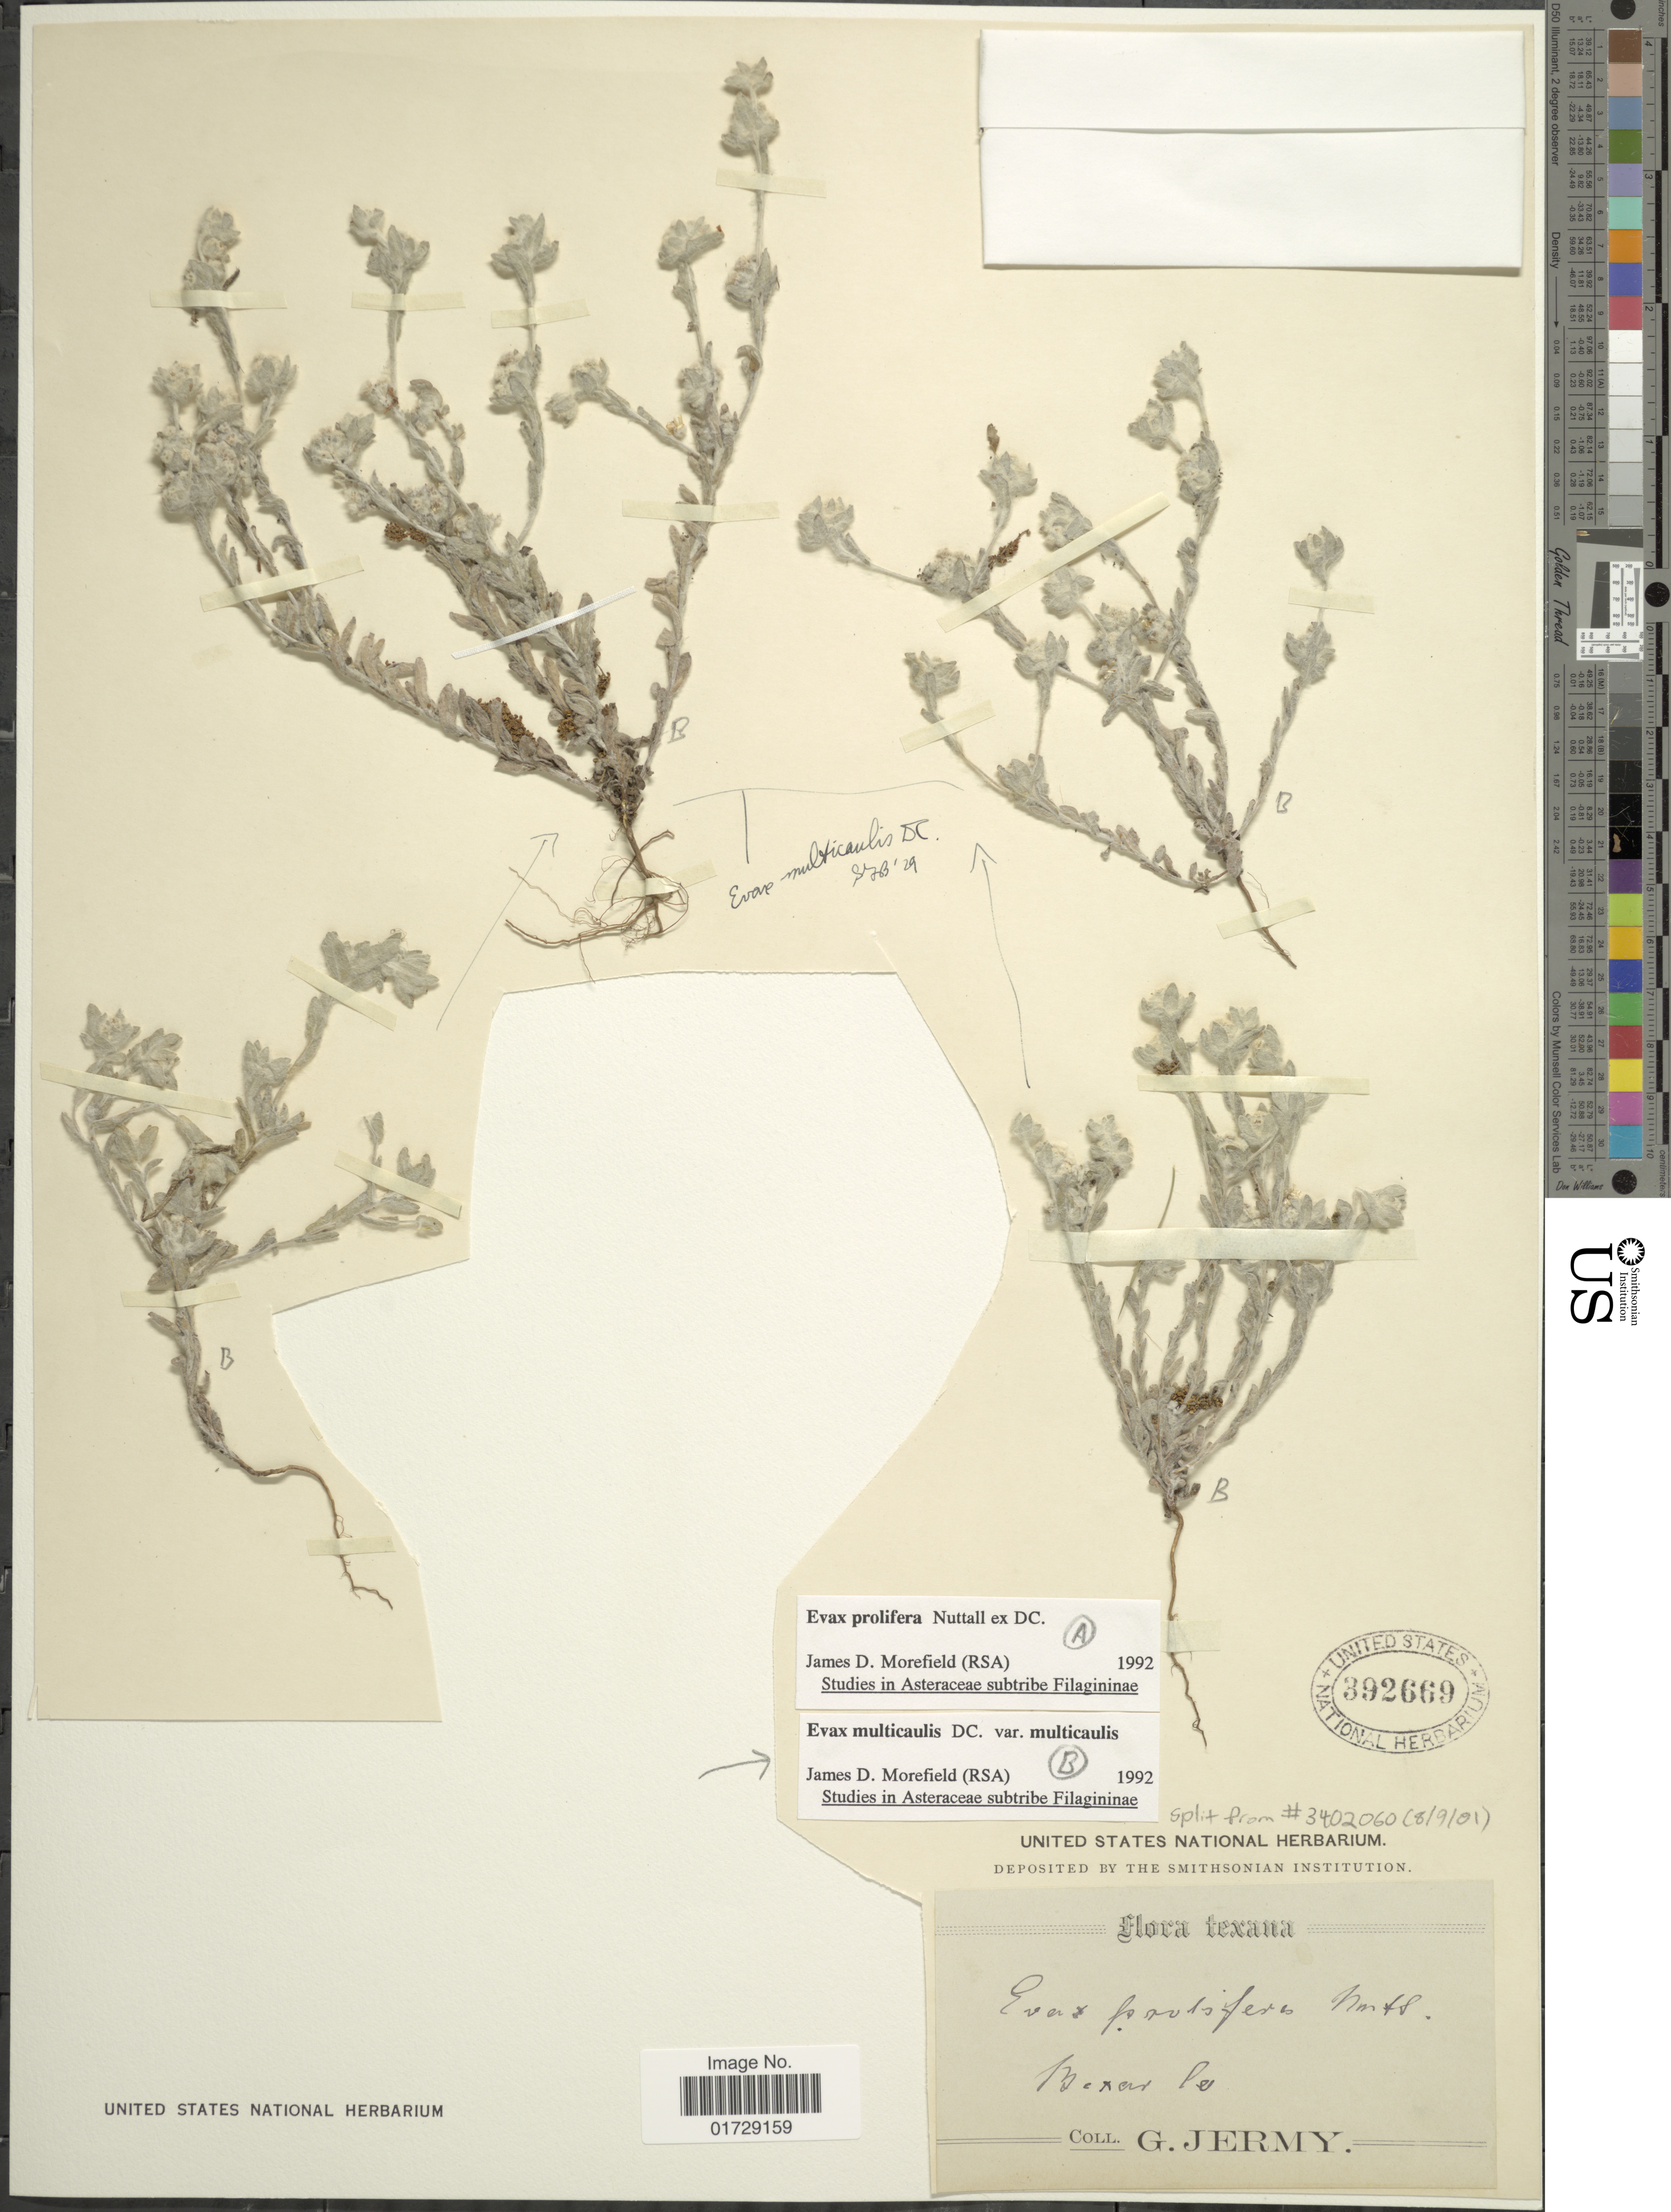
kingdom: Plantae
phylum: Tracheophyta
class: Magnoliopsida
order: Asterales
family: Asteraceae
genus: Evax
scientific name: Evax multicaulis var. multicaulis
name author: DC.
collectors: G. Jermy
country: United States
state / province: Texas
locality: Bexar Co.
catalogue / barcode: US 392669